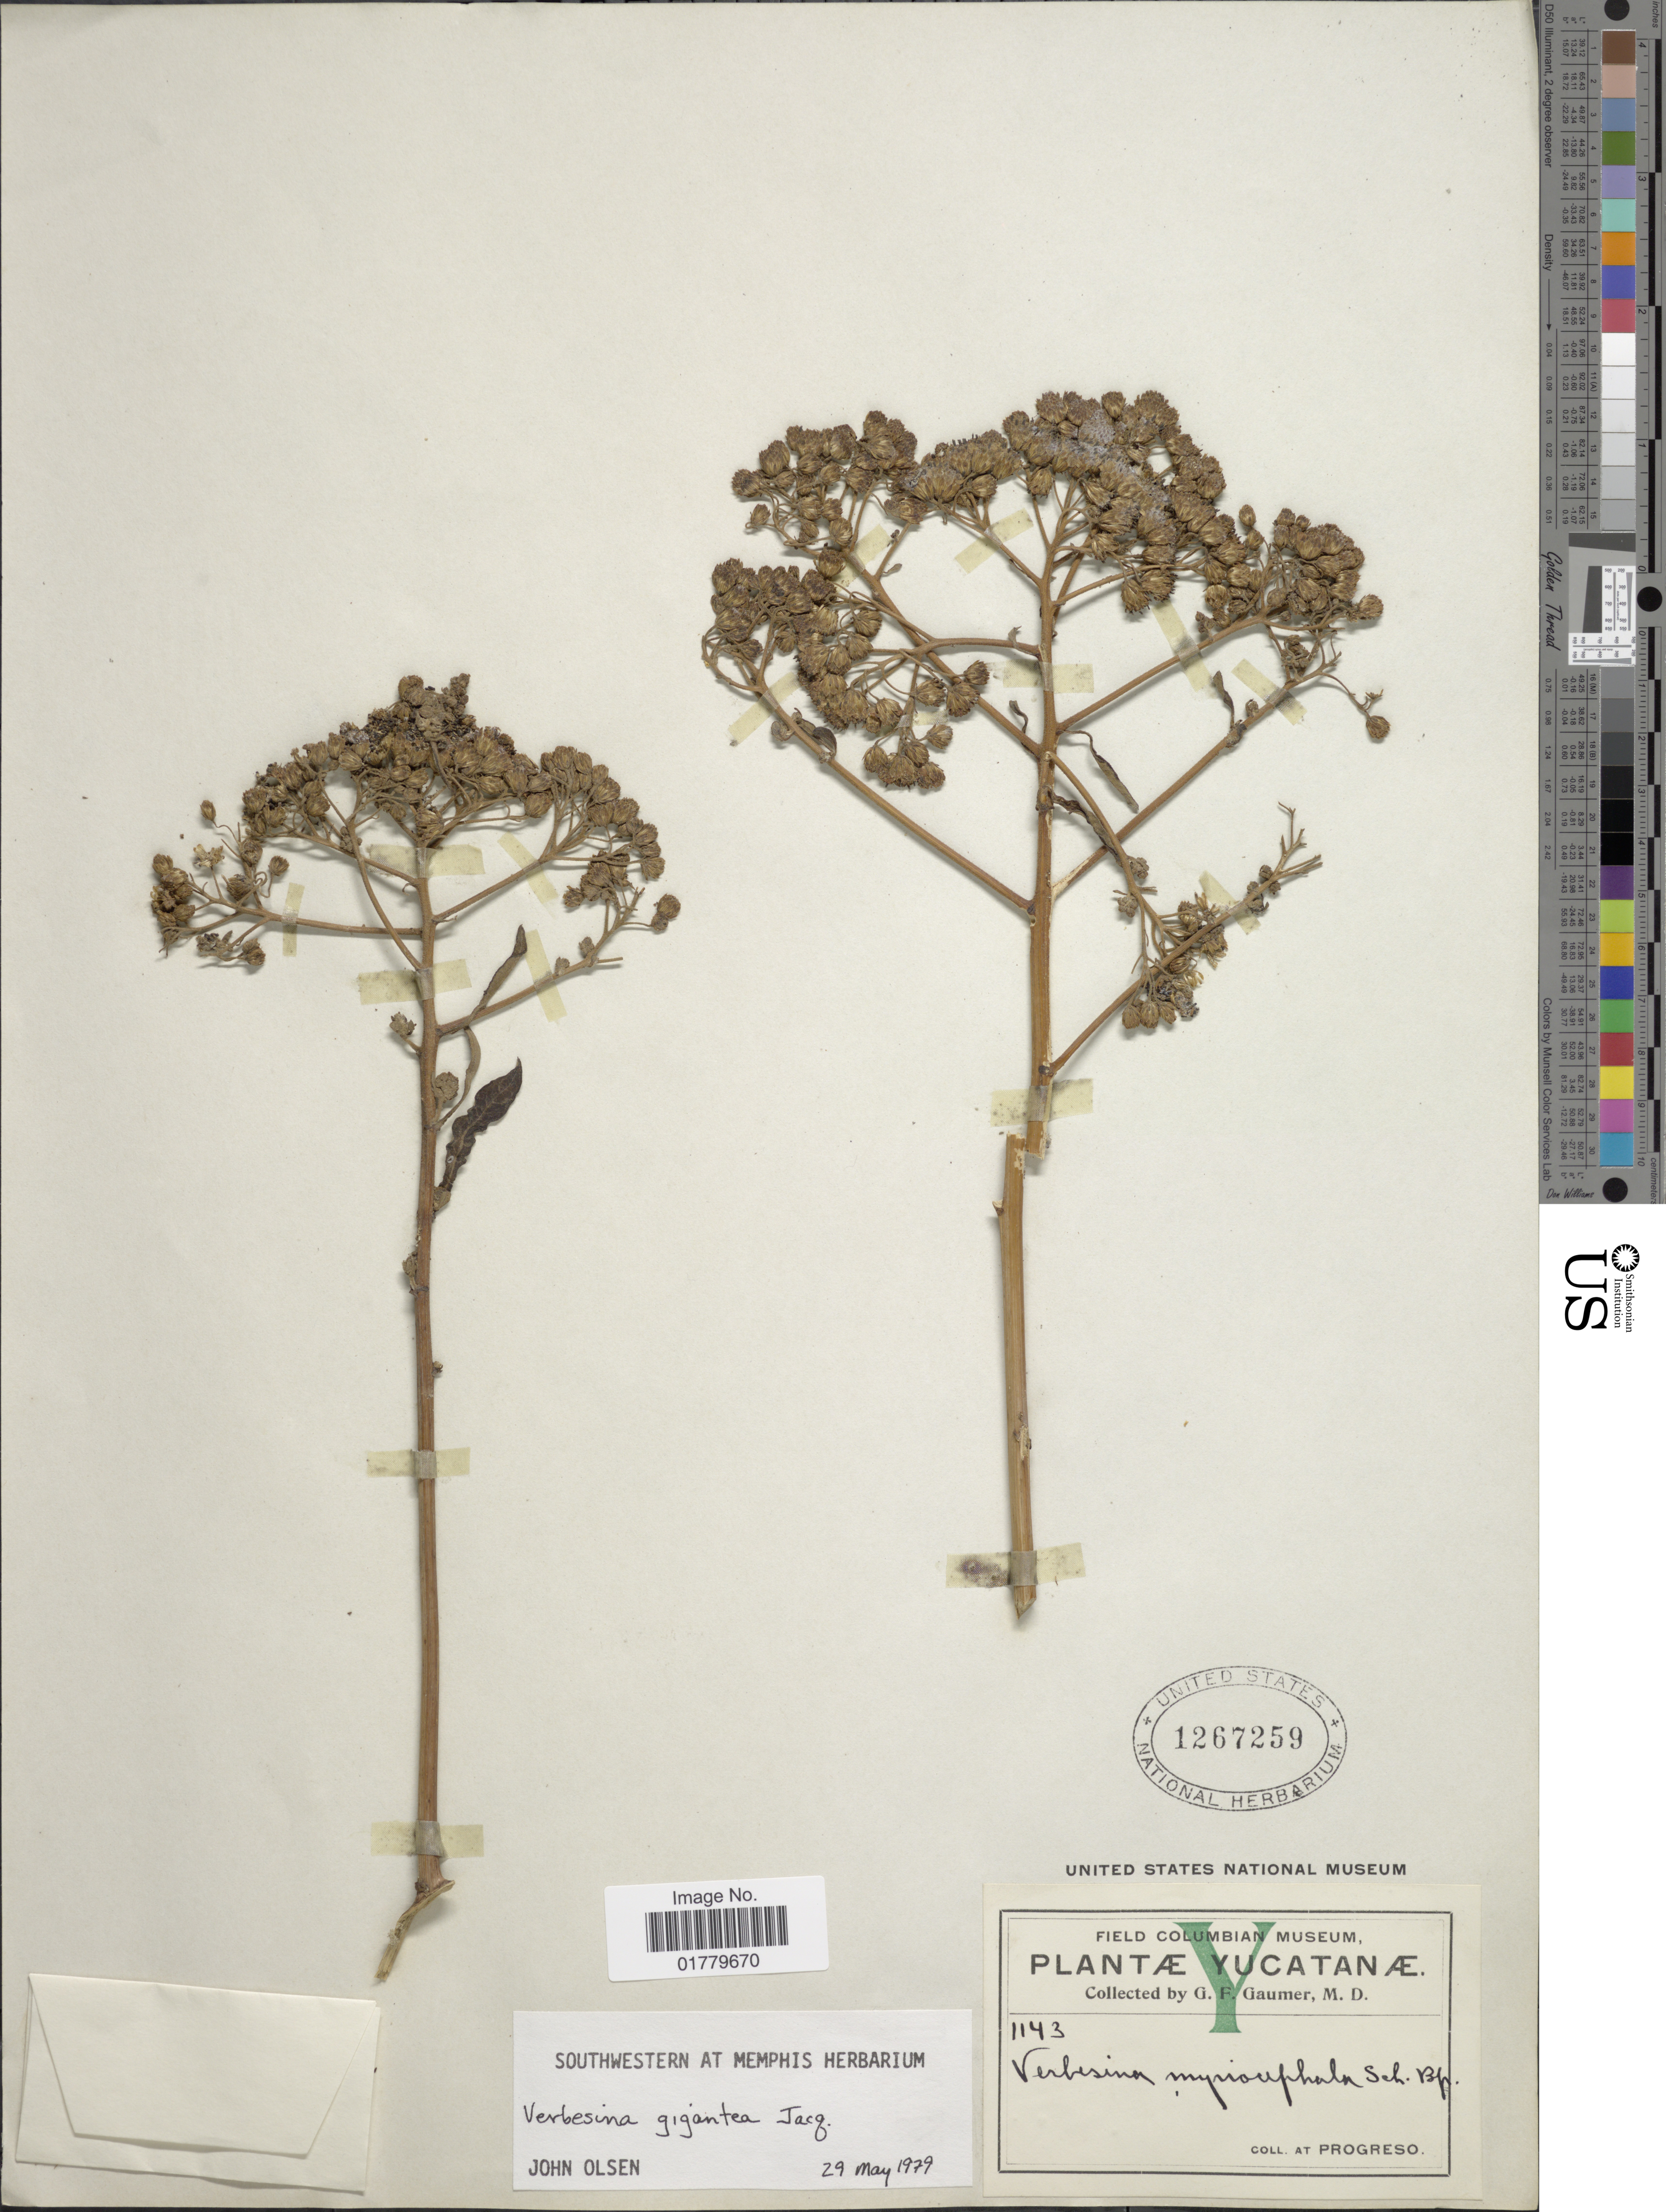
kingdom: Plantae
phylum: Tracheophyta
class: Magnoliopsida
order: Asterales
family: Asteraceae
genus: Verbesina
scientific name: Verbesina gigantea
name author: Jacq.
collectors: G. F. Gaumer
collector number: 1143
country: Mexico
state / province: Yucatán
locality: At Progreso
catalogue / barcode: US 1267259